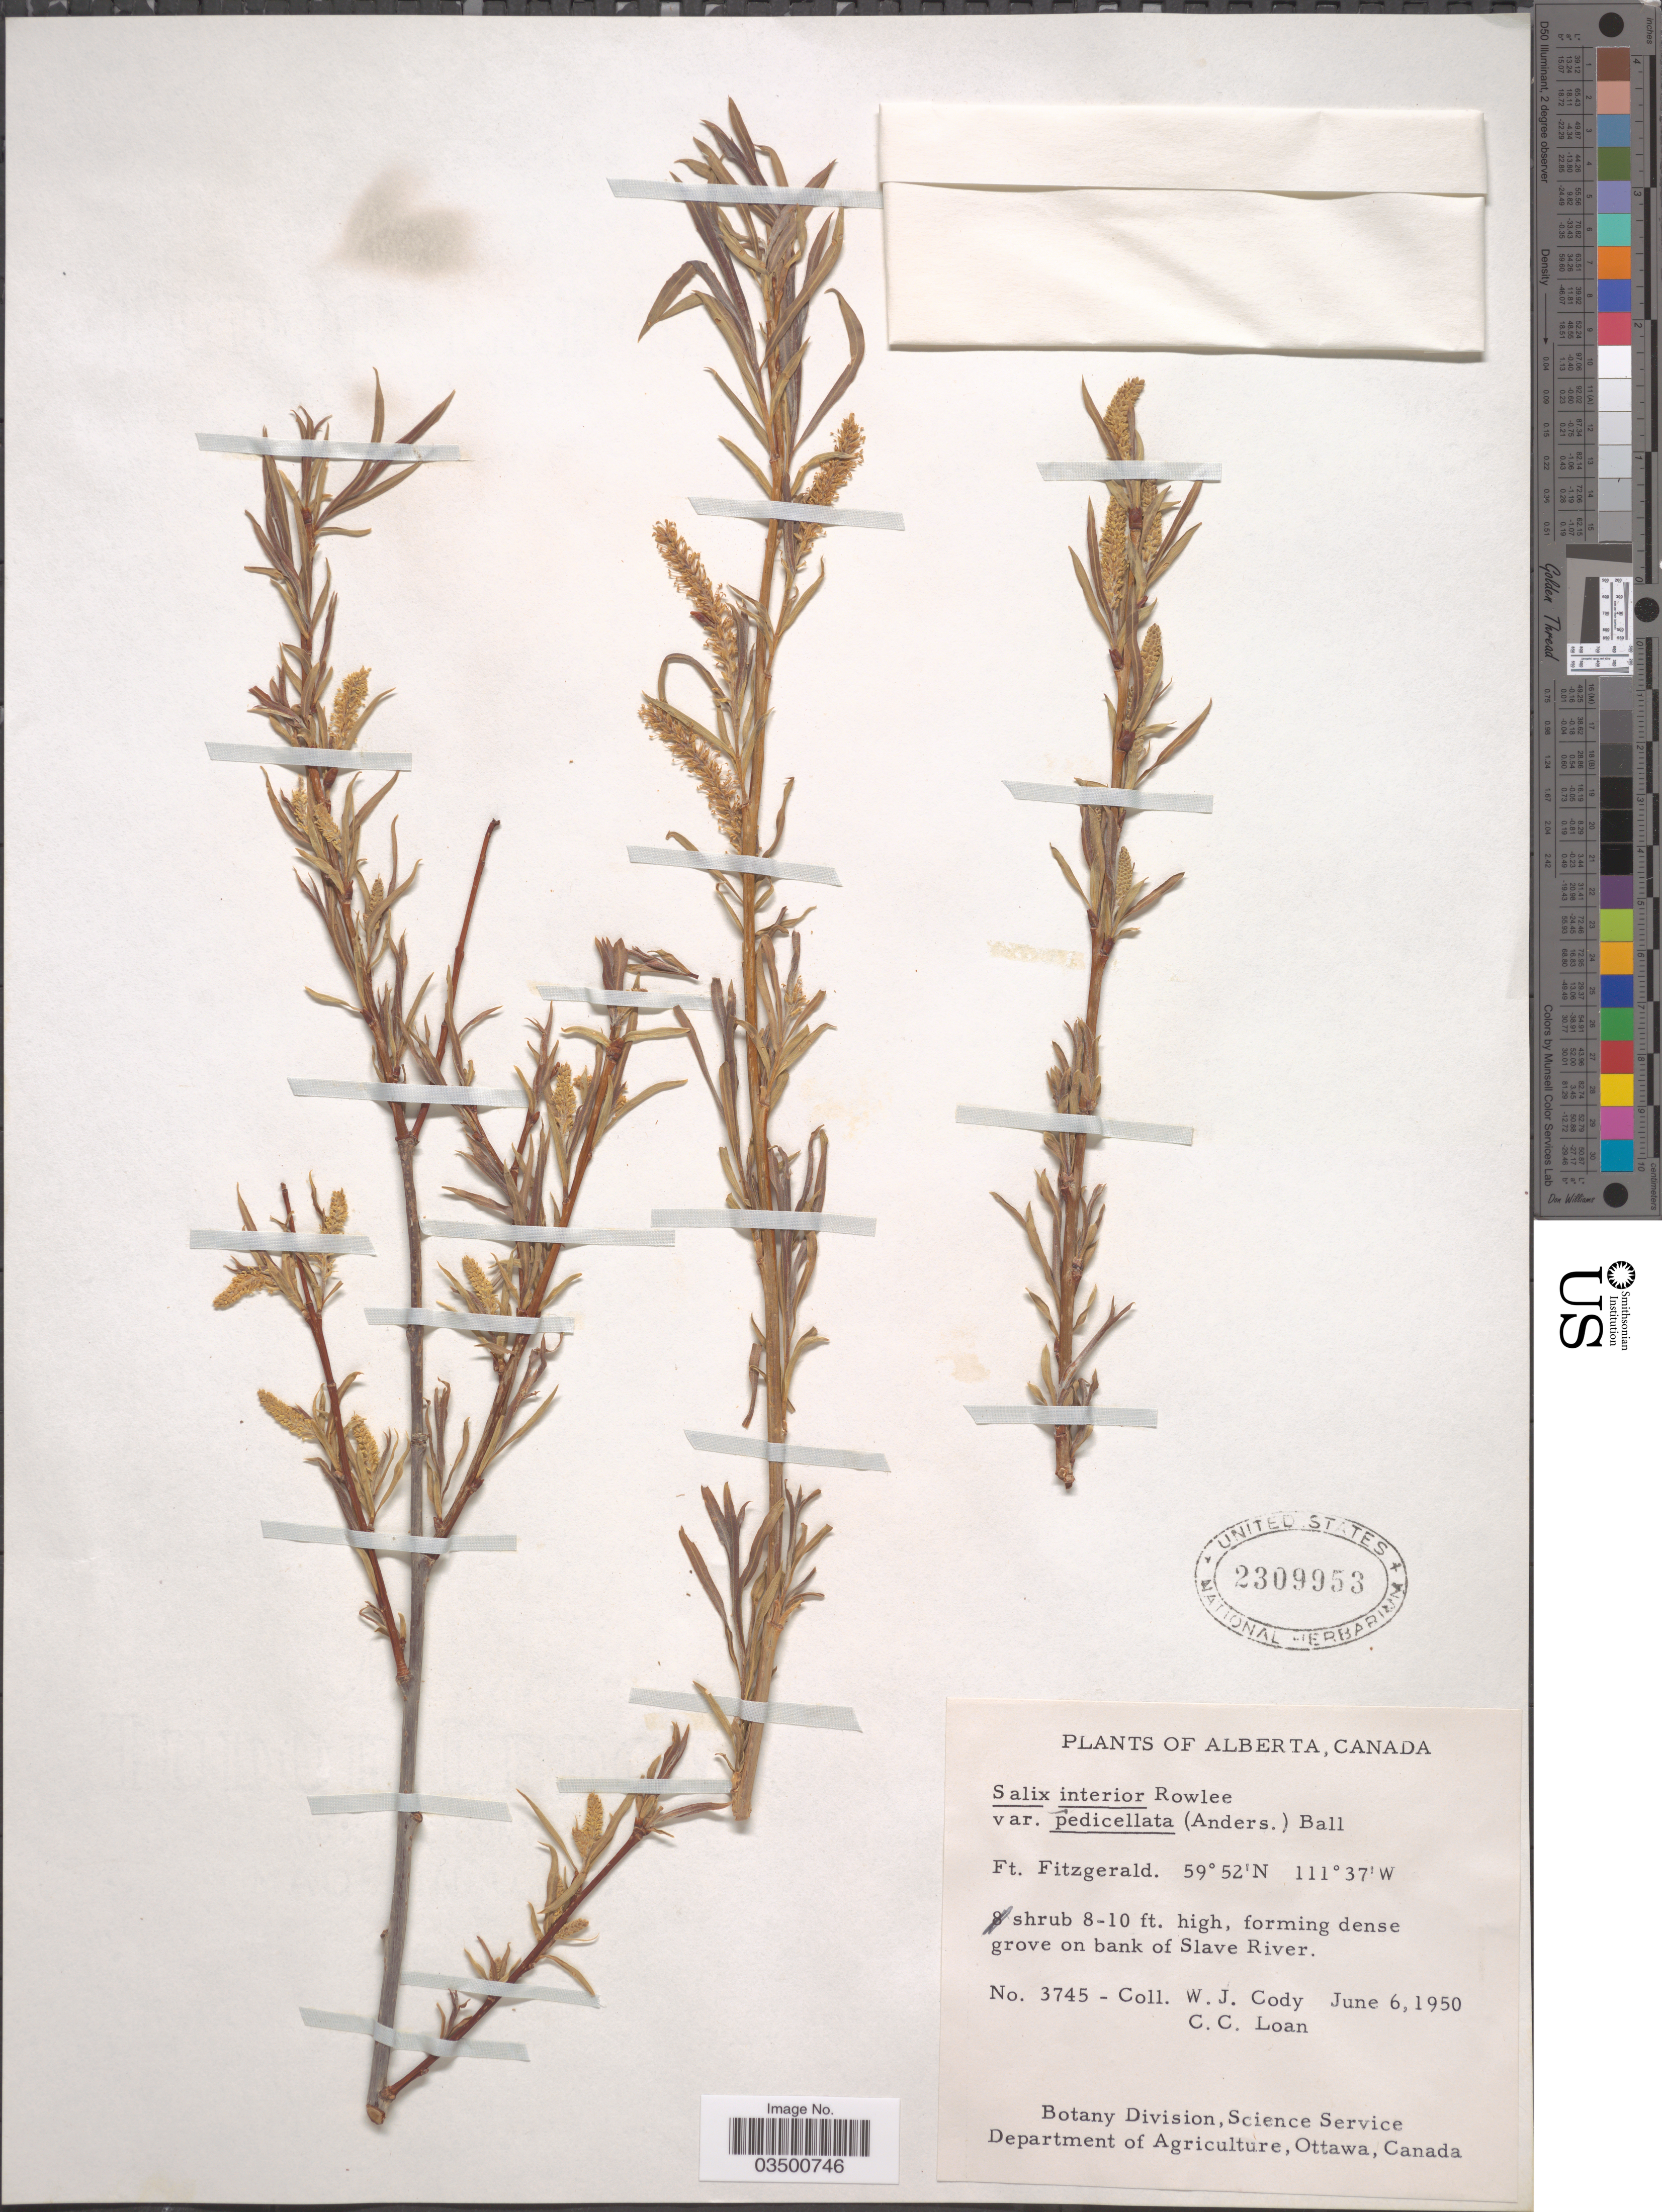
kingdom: Plantae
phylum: Tracheophyta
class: Magnoliopsida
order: Malpighiales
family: Salicaceae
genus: Salix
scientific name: Salix interior var. pedicellata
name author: (Andersson) C.R. Ball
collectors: W. Cody & C. Loan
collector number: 3745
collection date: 1950-06-06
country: Canada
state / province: Alberta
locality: Ft. Fitzgerald. Forming dense grove on bank of Slave River.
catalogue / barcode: US 2309953